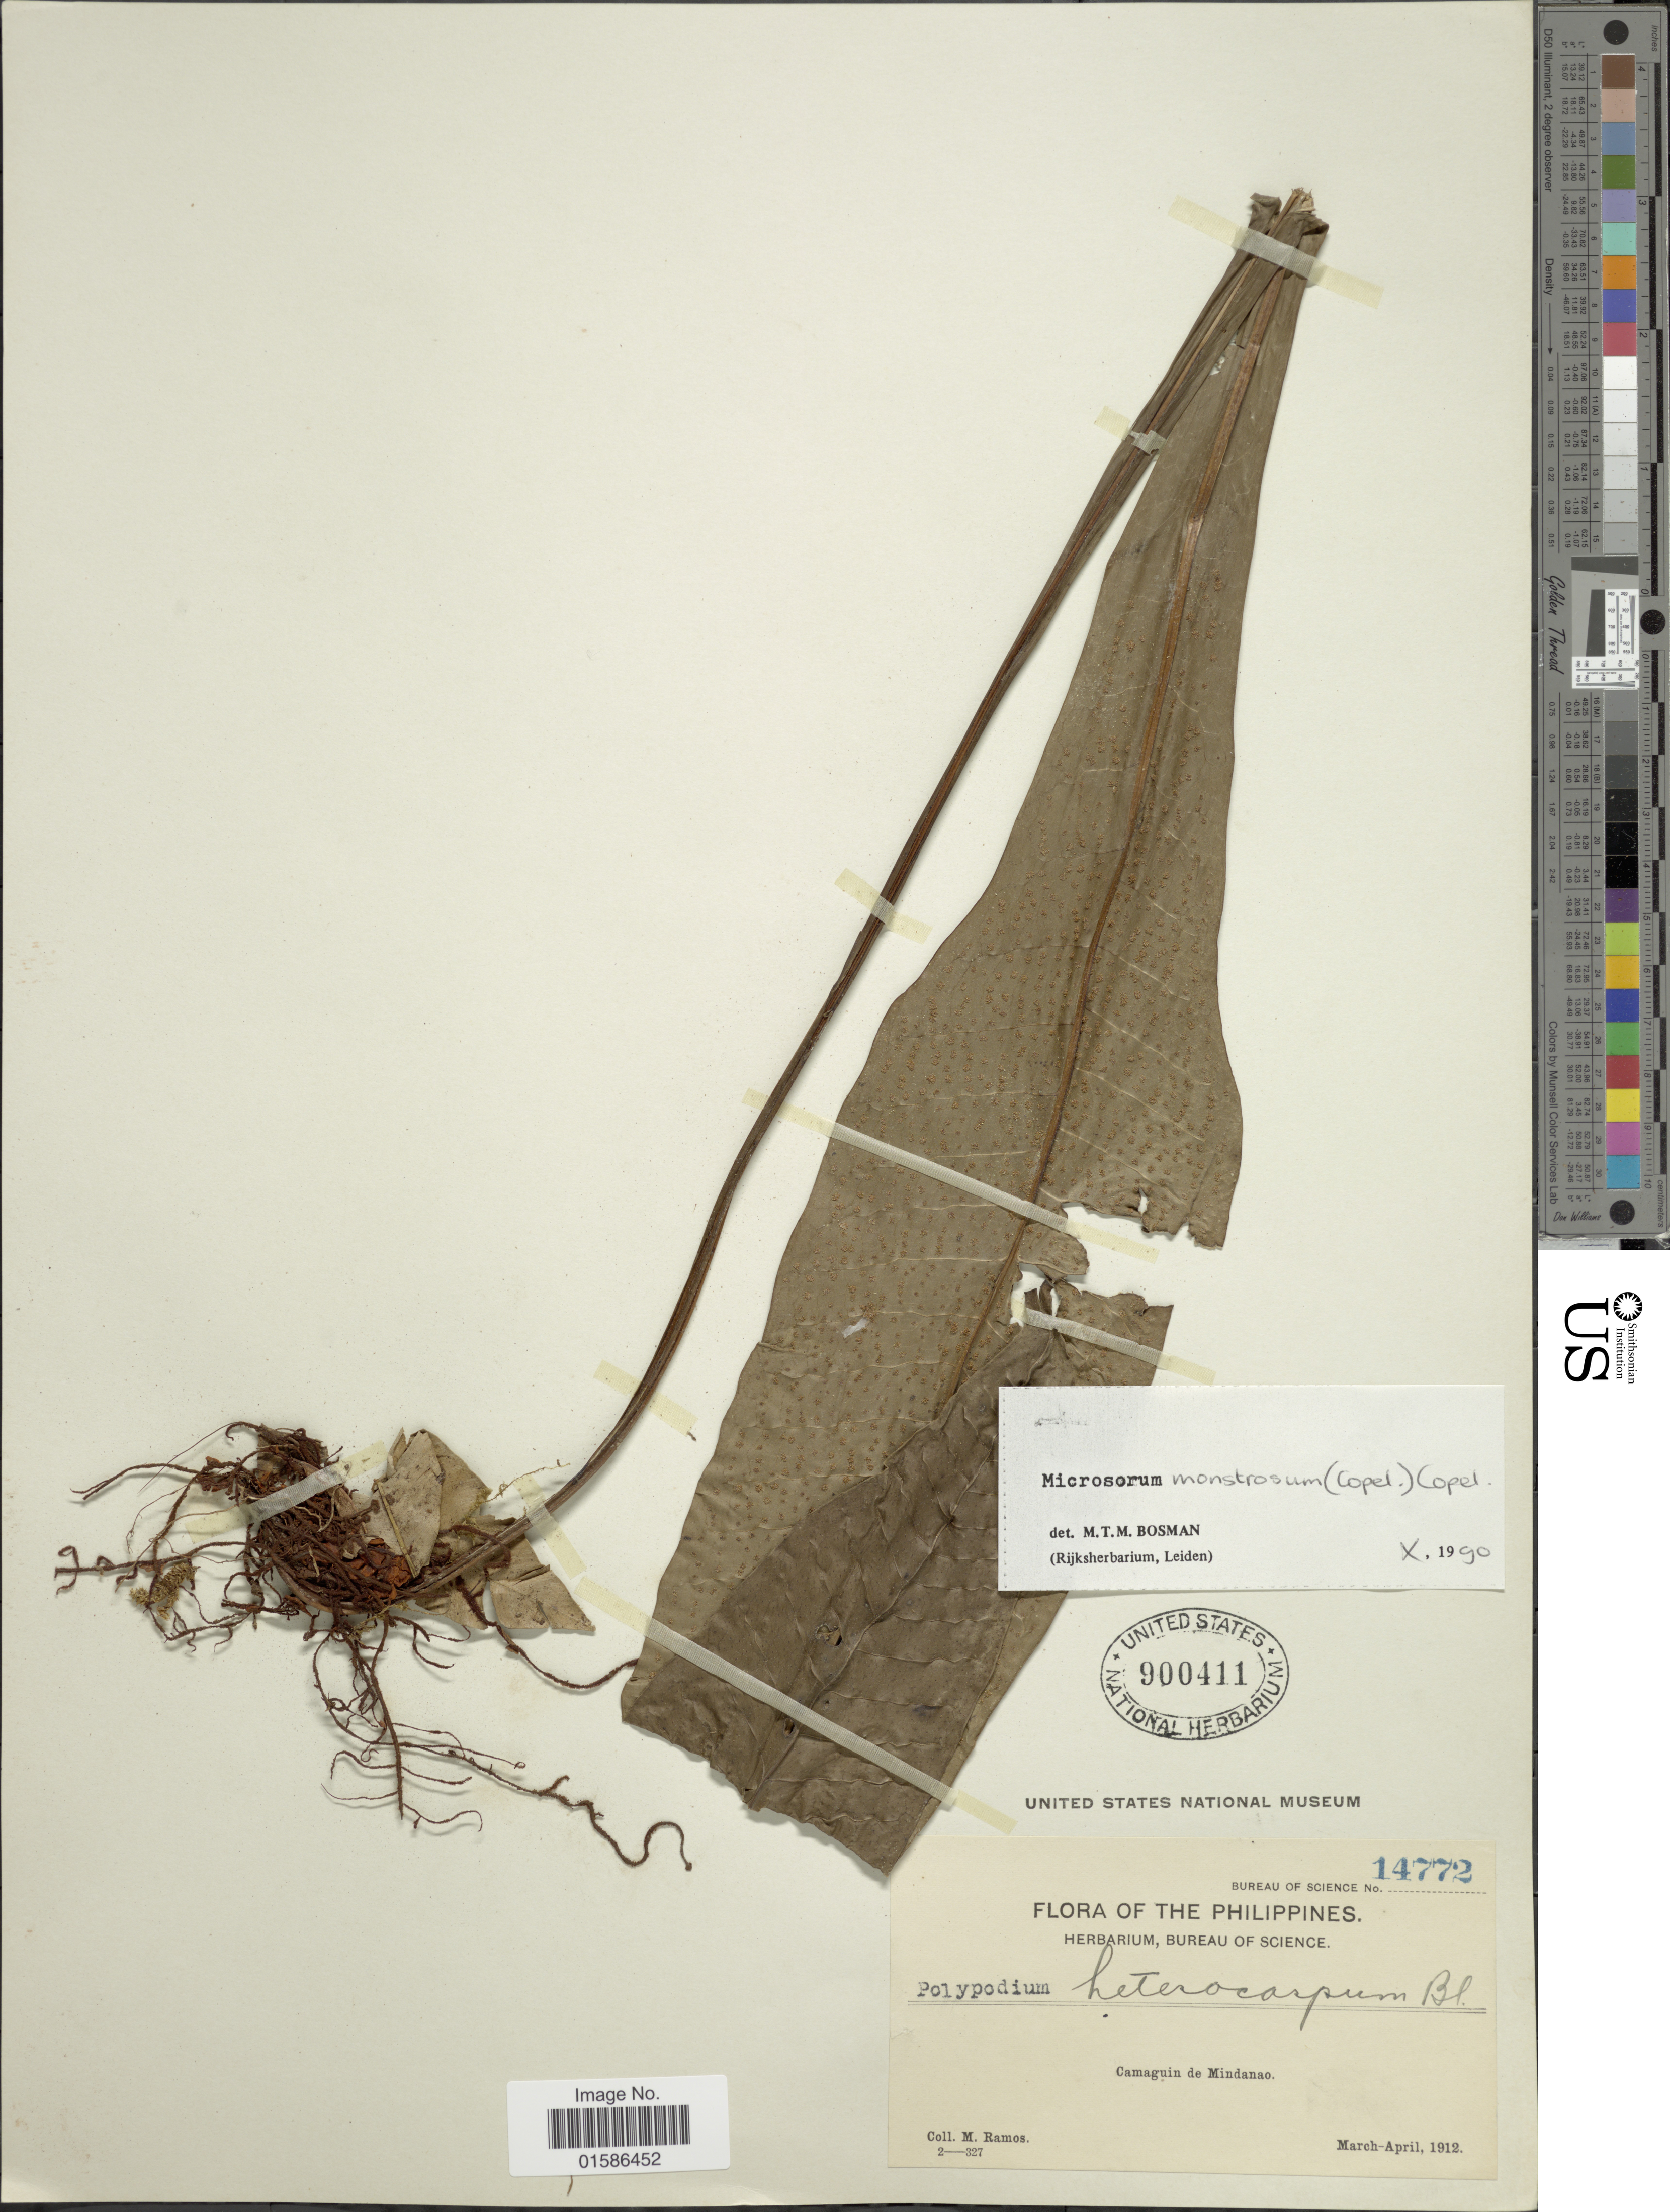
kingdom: Plantae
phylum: Tracheophyta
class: Polypodiopsida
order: Polypodiales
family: Polypodiaceae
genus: Microsorum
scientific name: Microsorum monstrosum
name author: (Copel.) Copel.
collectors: M. Ramos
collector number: Bureau of Science 14772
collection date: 1912-03/1912-04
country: Philippines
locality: Camaguin de Mindanao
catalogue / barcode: US 900411